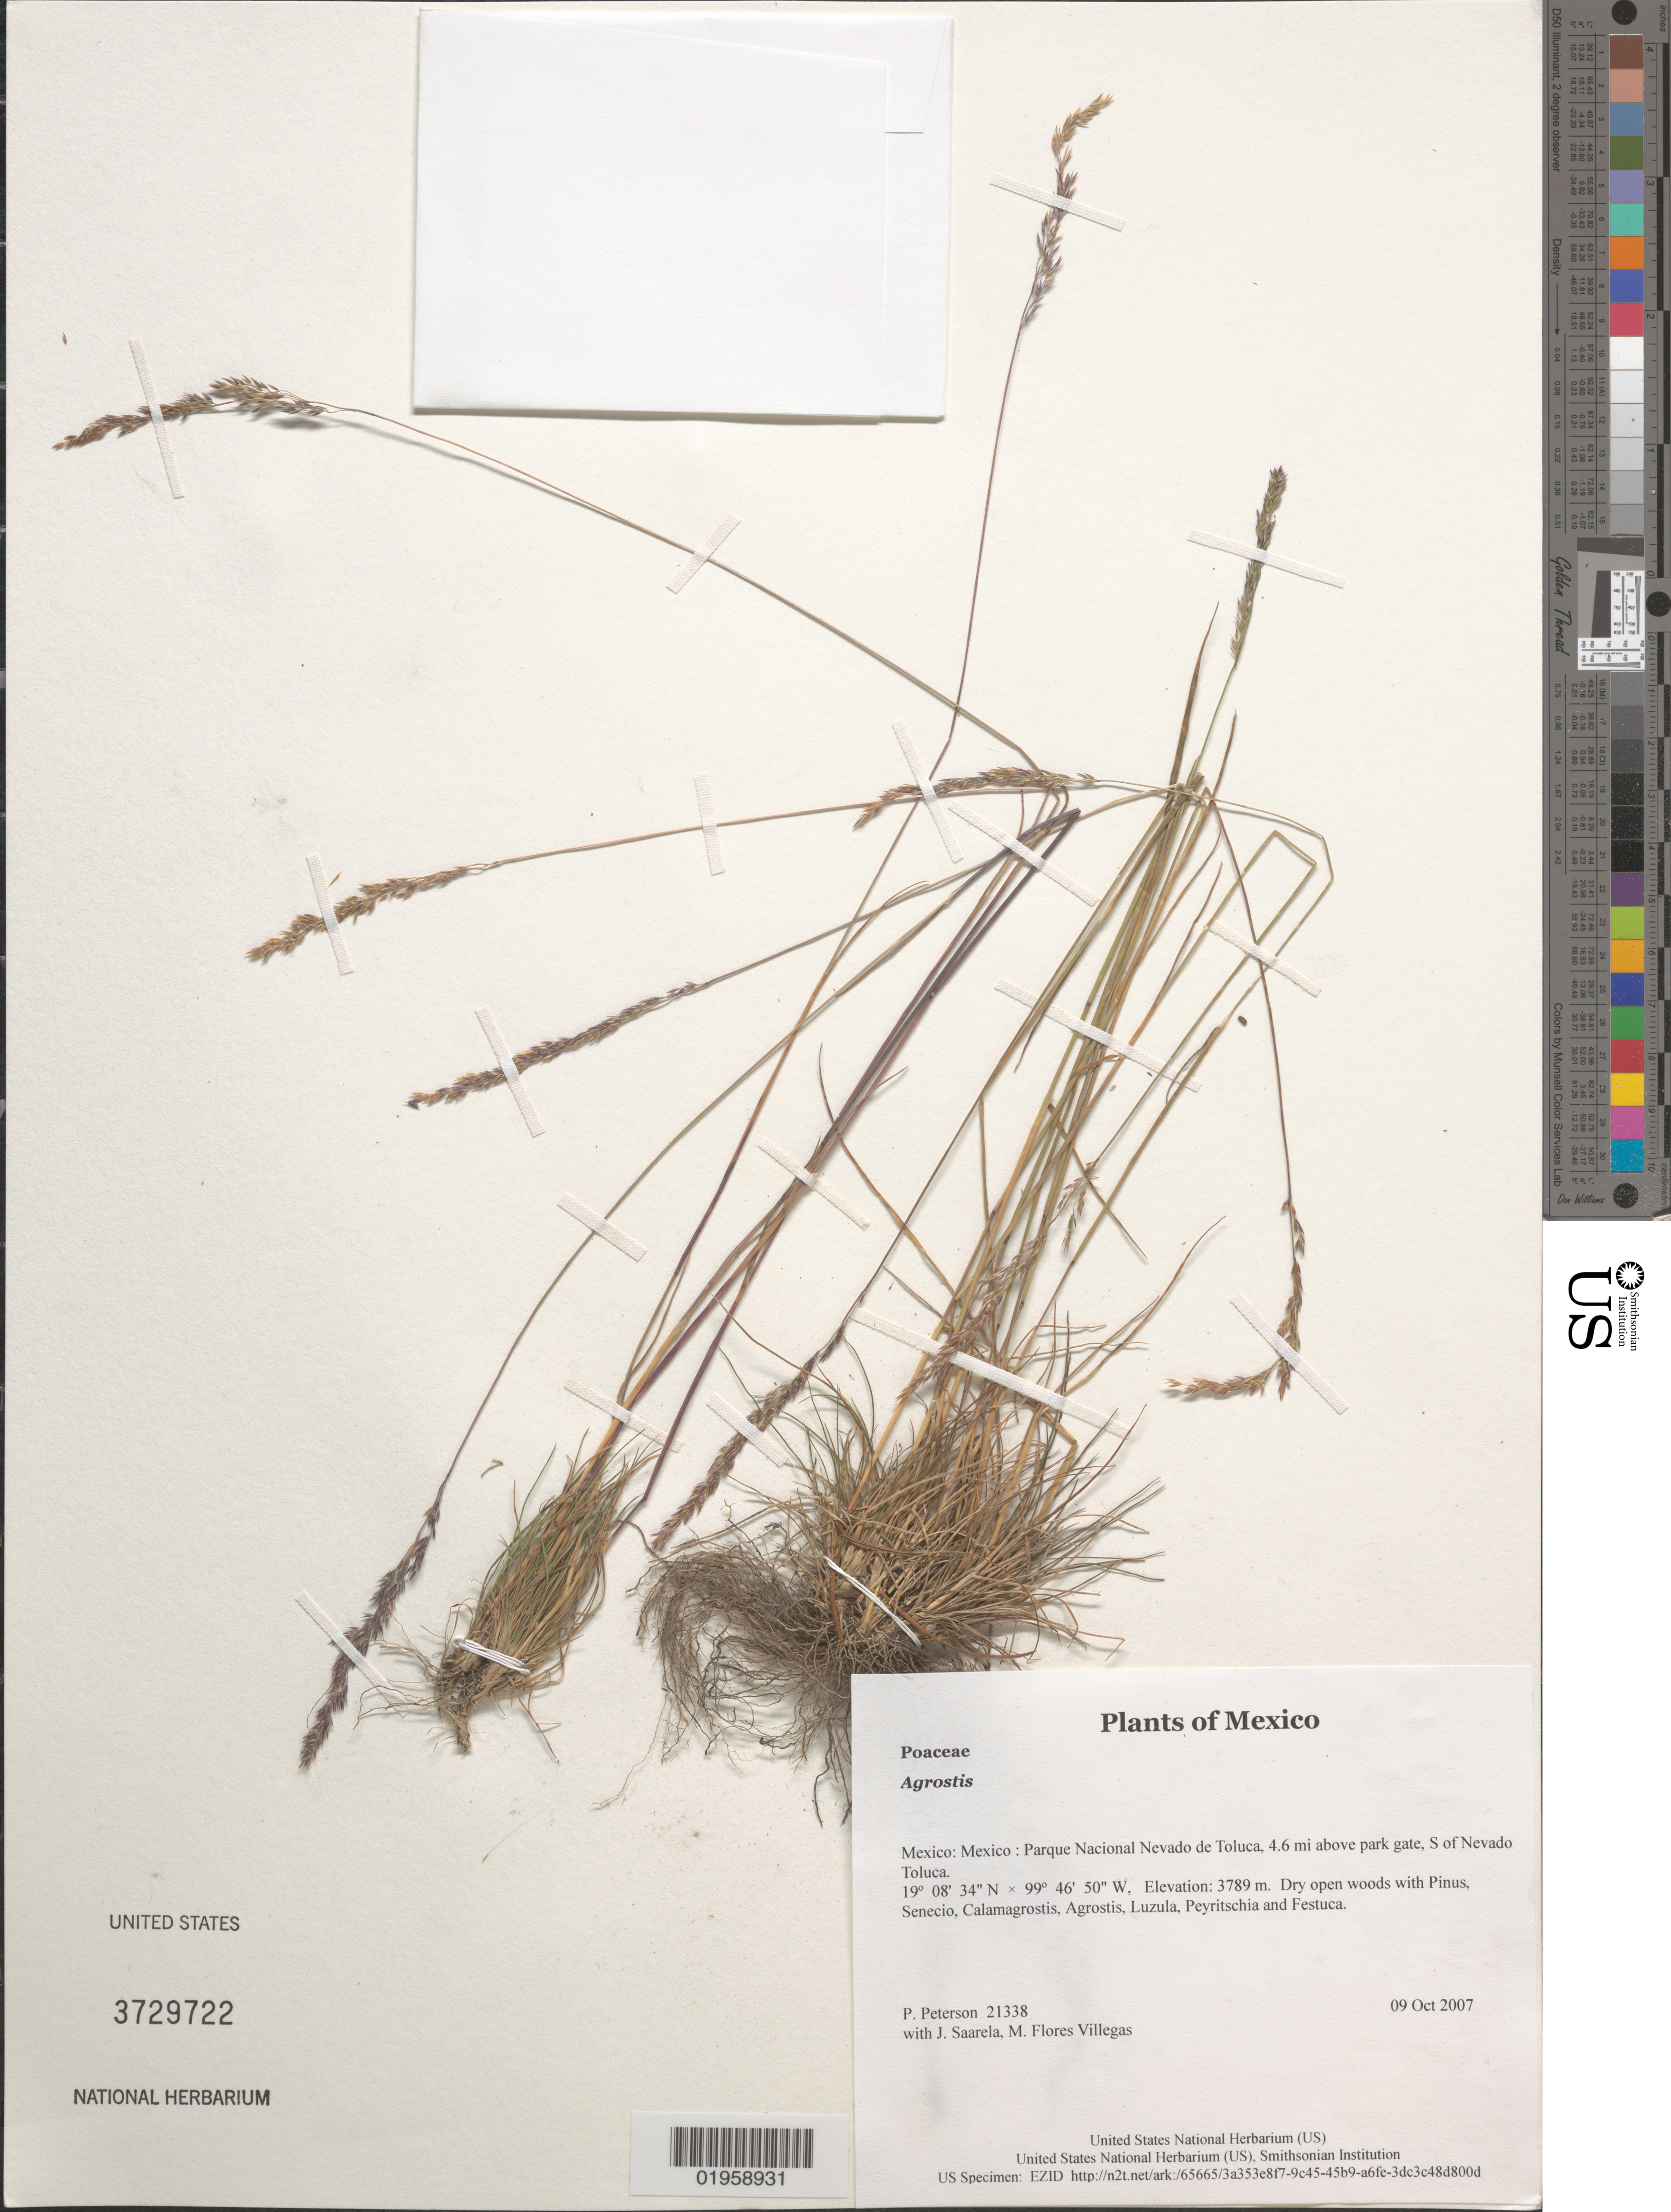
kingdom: Plantae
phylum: Tracheophyta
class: Liliopsida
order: Poales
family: Poaceae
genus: Agrostis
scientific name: Agrostis tolucensis Kunth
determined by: Saarela, J. M., (CAN), Canadian Museum of Nature (CANADA)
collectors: P. M. Peterson, J. Saarela & M. Flores Villegas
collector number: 21338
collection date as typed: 09 Oct 2007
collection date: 2007-10-09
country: Mexico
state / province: México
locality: Parque Nacional Nevado de Toluca, 4.6 mi above park gate, S of Nevado Toluca.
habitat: Dry open woods with Pinus, Senecio, Calamagrostis, Agrostis, Luzula, Peyritschia and Festuca.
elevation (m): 3789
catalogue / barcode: US 3729722